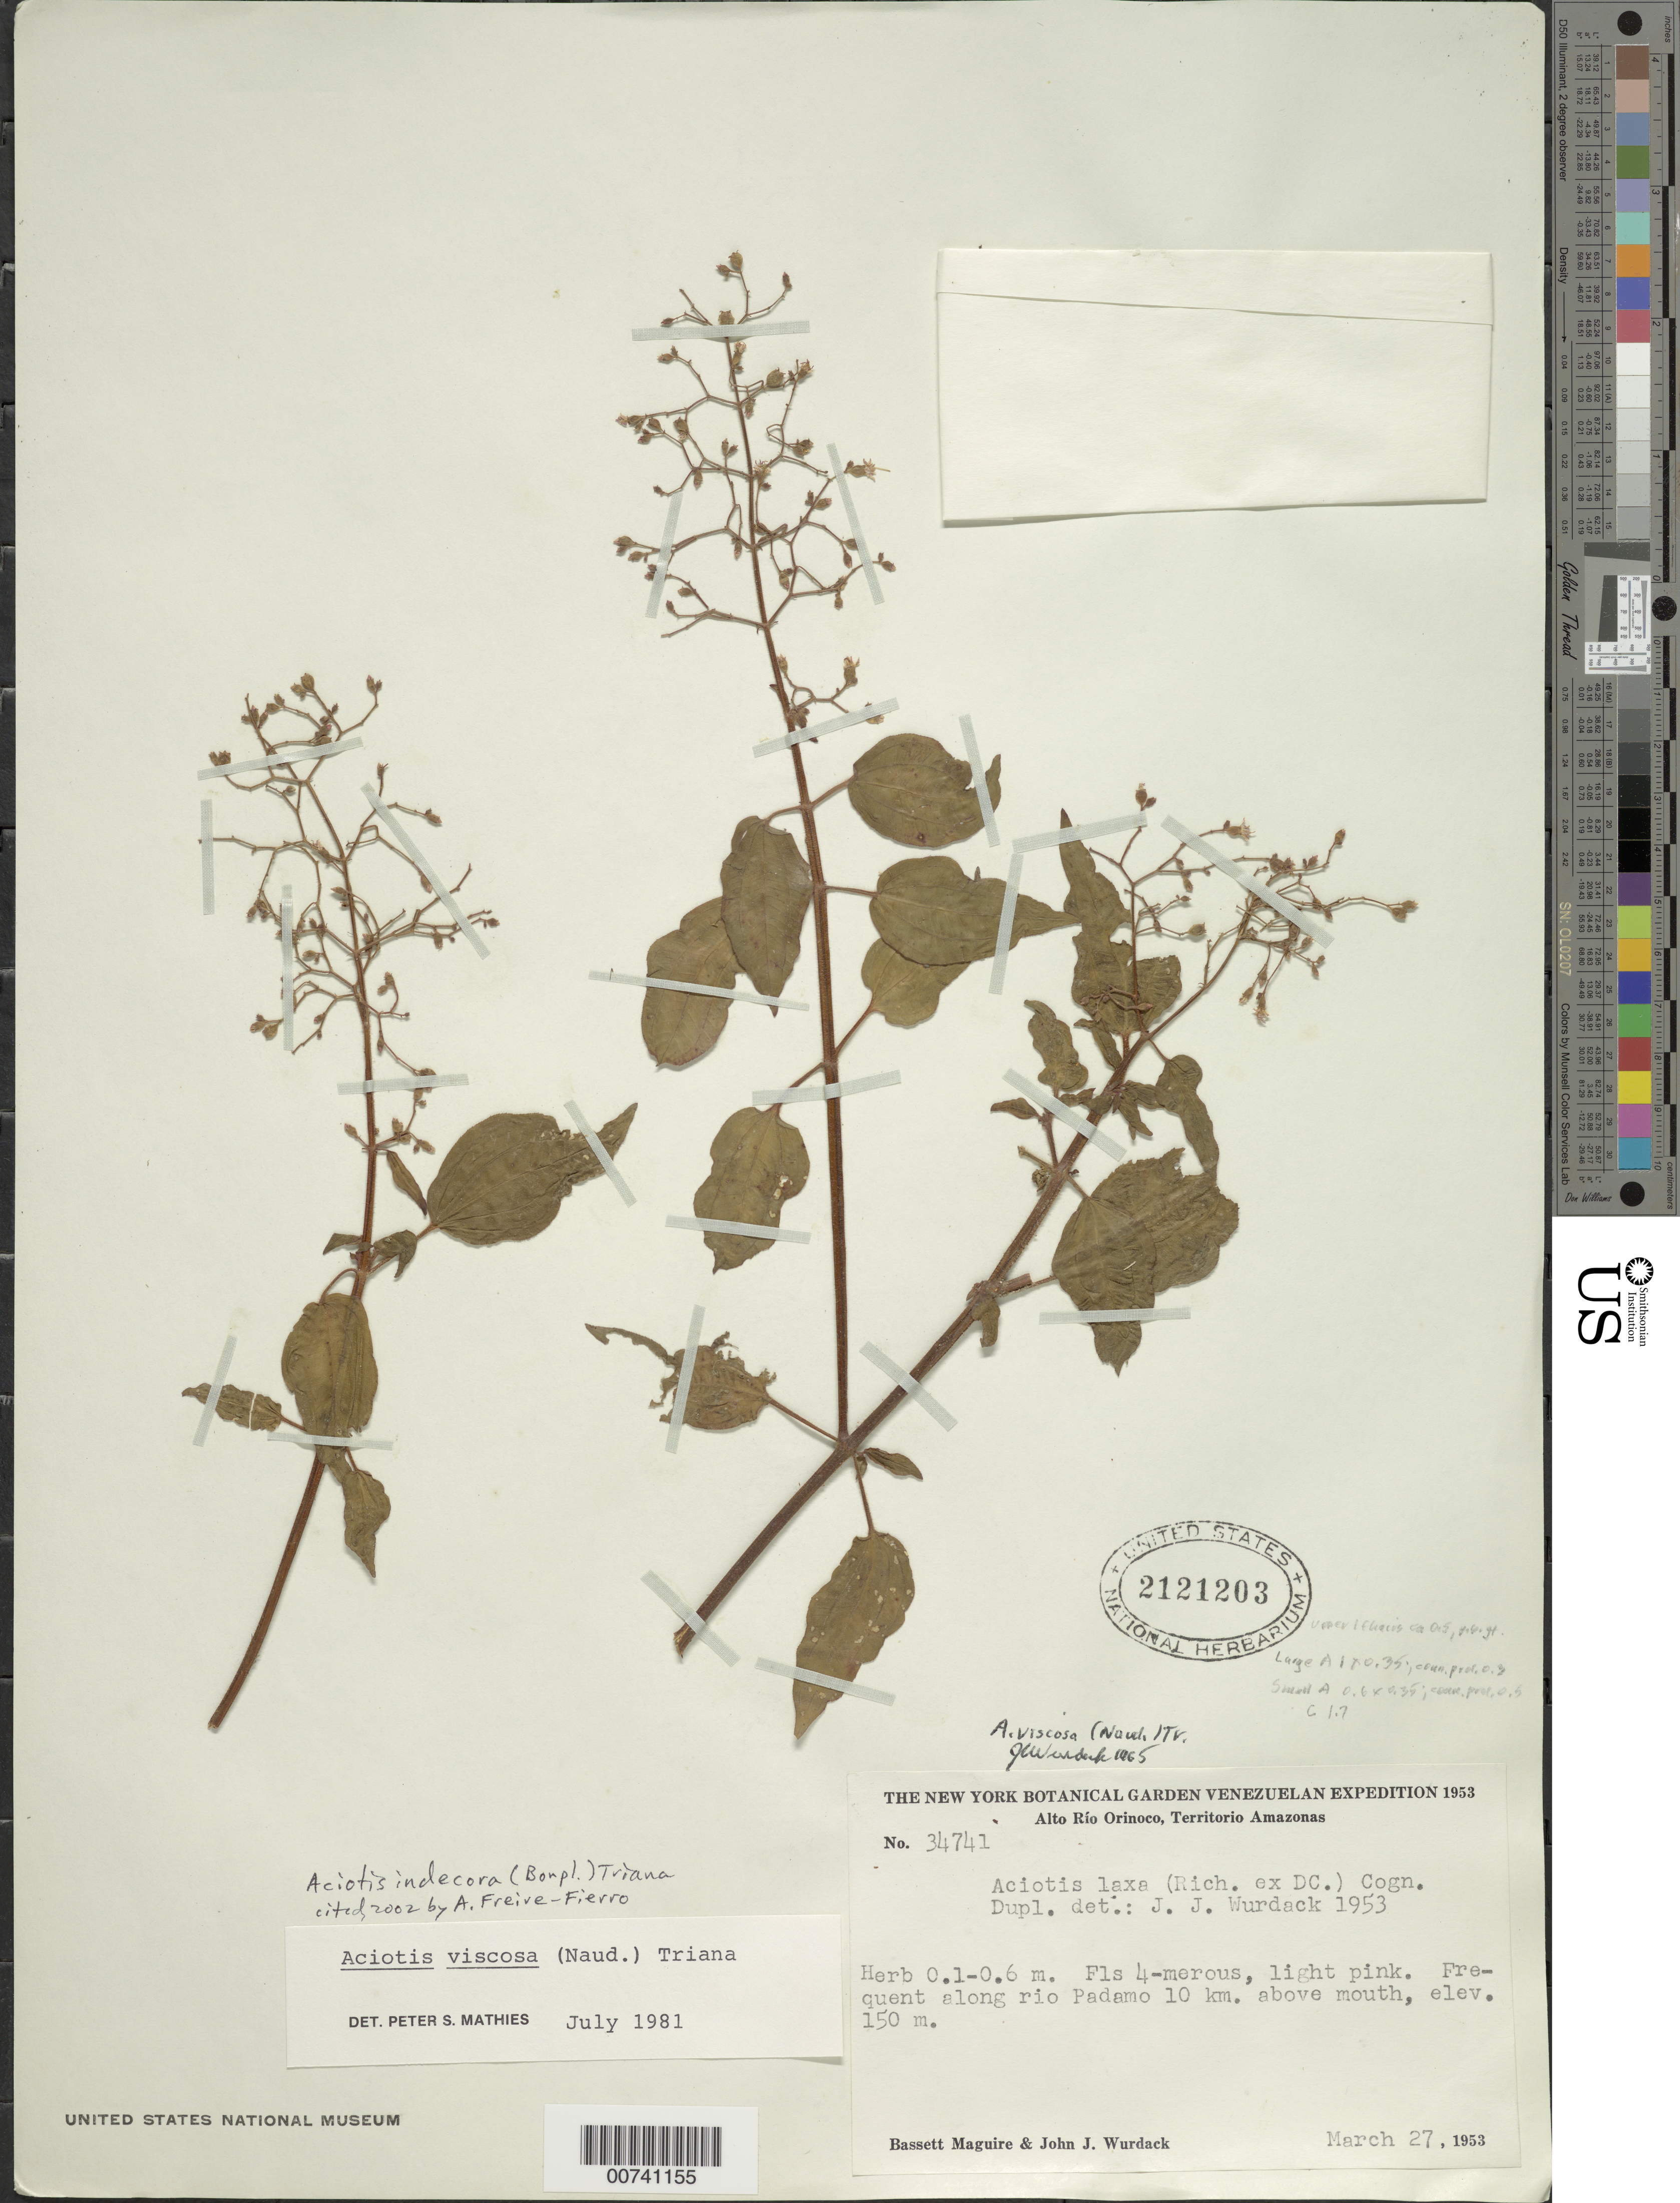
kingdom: Plantae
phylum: Tracheophyta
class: Magnoliopsida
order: Myrtales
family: Melastomataceae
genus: Aciotis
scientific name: Aciotis indecora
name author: (Bonpl.) Triana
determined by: Freire-Fierro, A.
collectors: B. Maguire & J. J. Wurdack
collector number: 34741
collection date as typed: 27-Mar-53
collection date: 1953-03-27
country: Venezuela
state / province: Amazonas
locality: Alto Río Orinoco, Río Padamo, 10 km above mouth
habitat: Along river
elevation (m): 150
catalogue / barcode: US 2121203